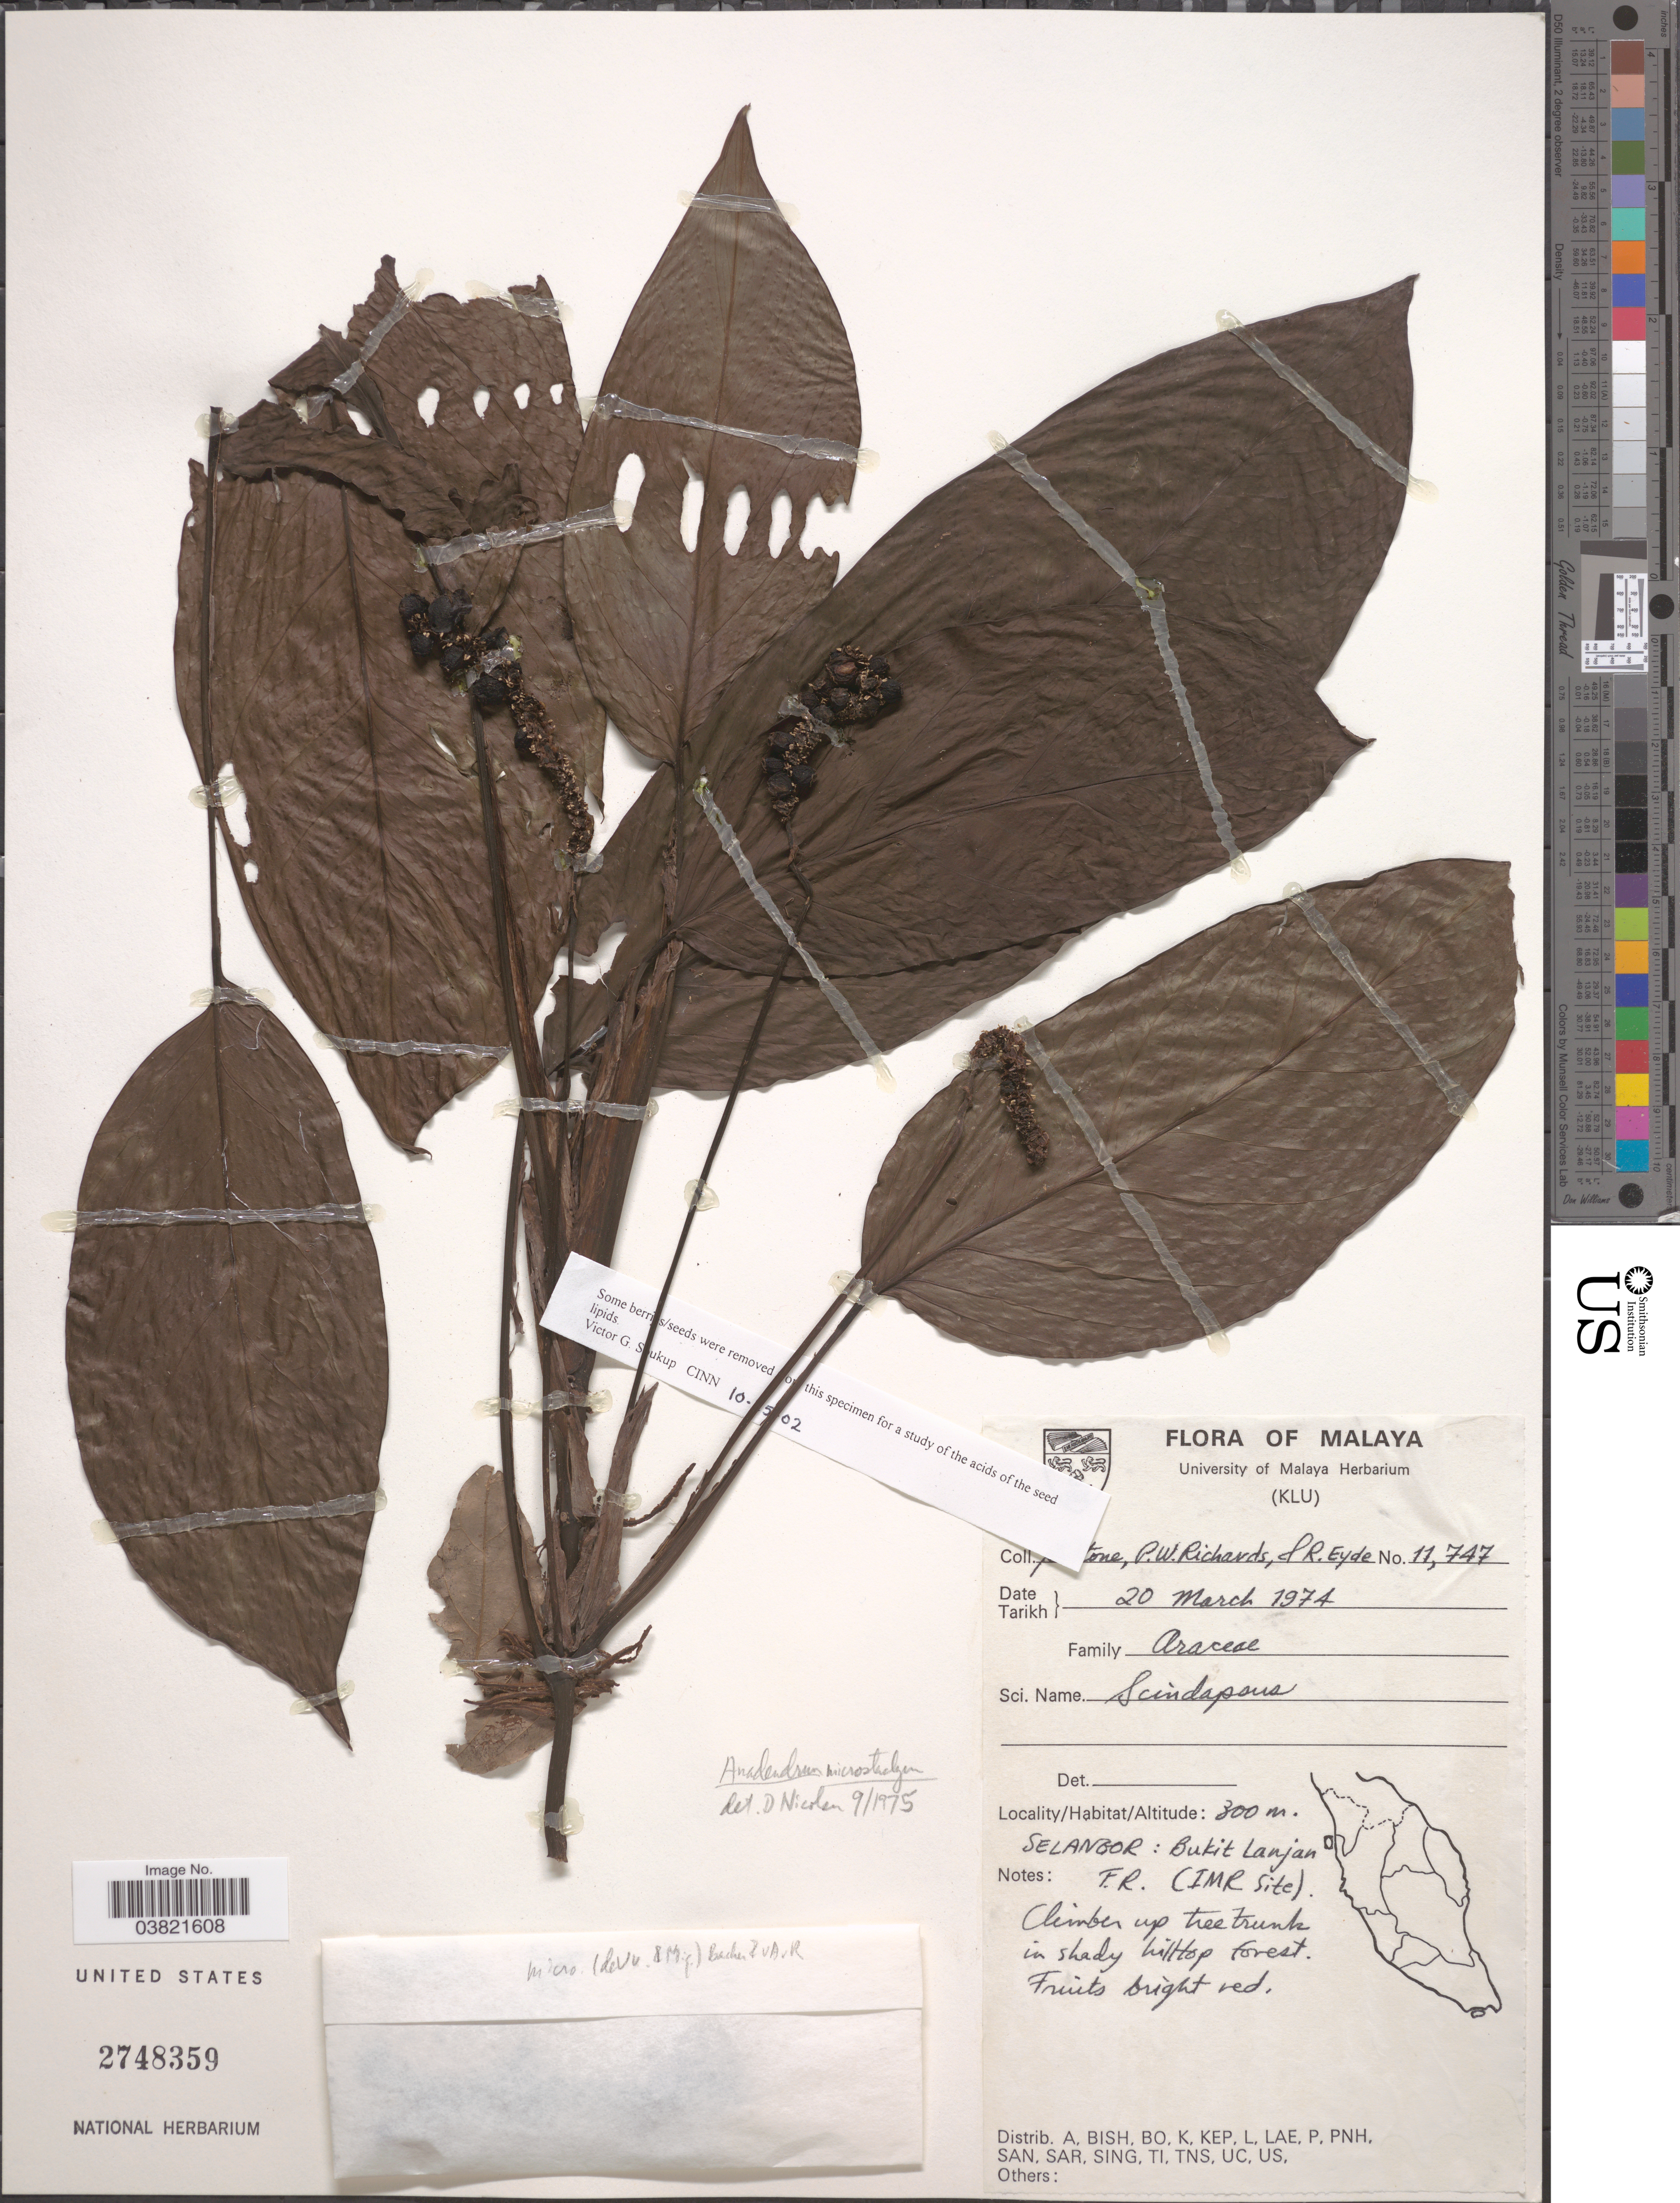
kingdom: Plantae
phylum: Tracheophyta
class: Liliopsida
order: Alismatales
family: Araceae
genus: Anadendrum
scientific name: Anadendrum microstachyum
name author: (de Vriese & Miq.) Backer & Alderw.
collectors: B. C. Stone, P. Richards & R. H. Eyde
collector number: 11747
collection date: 1974-03-20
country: Malaysia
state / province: Selangor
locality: Bukit Lanjan F.R. (IMR Site).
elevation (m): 300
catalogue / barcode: US 2748359